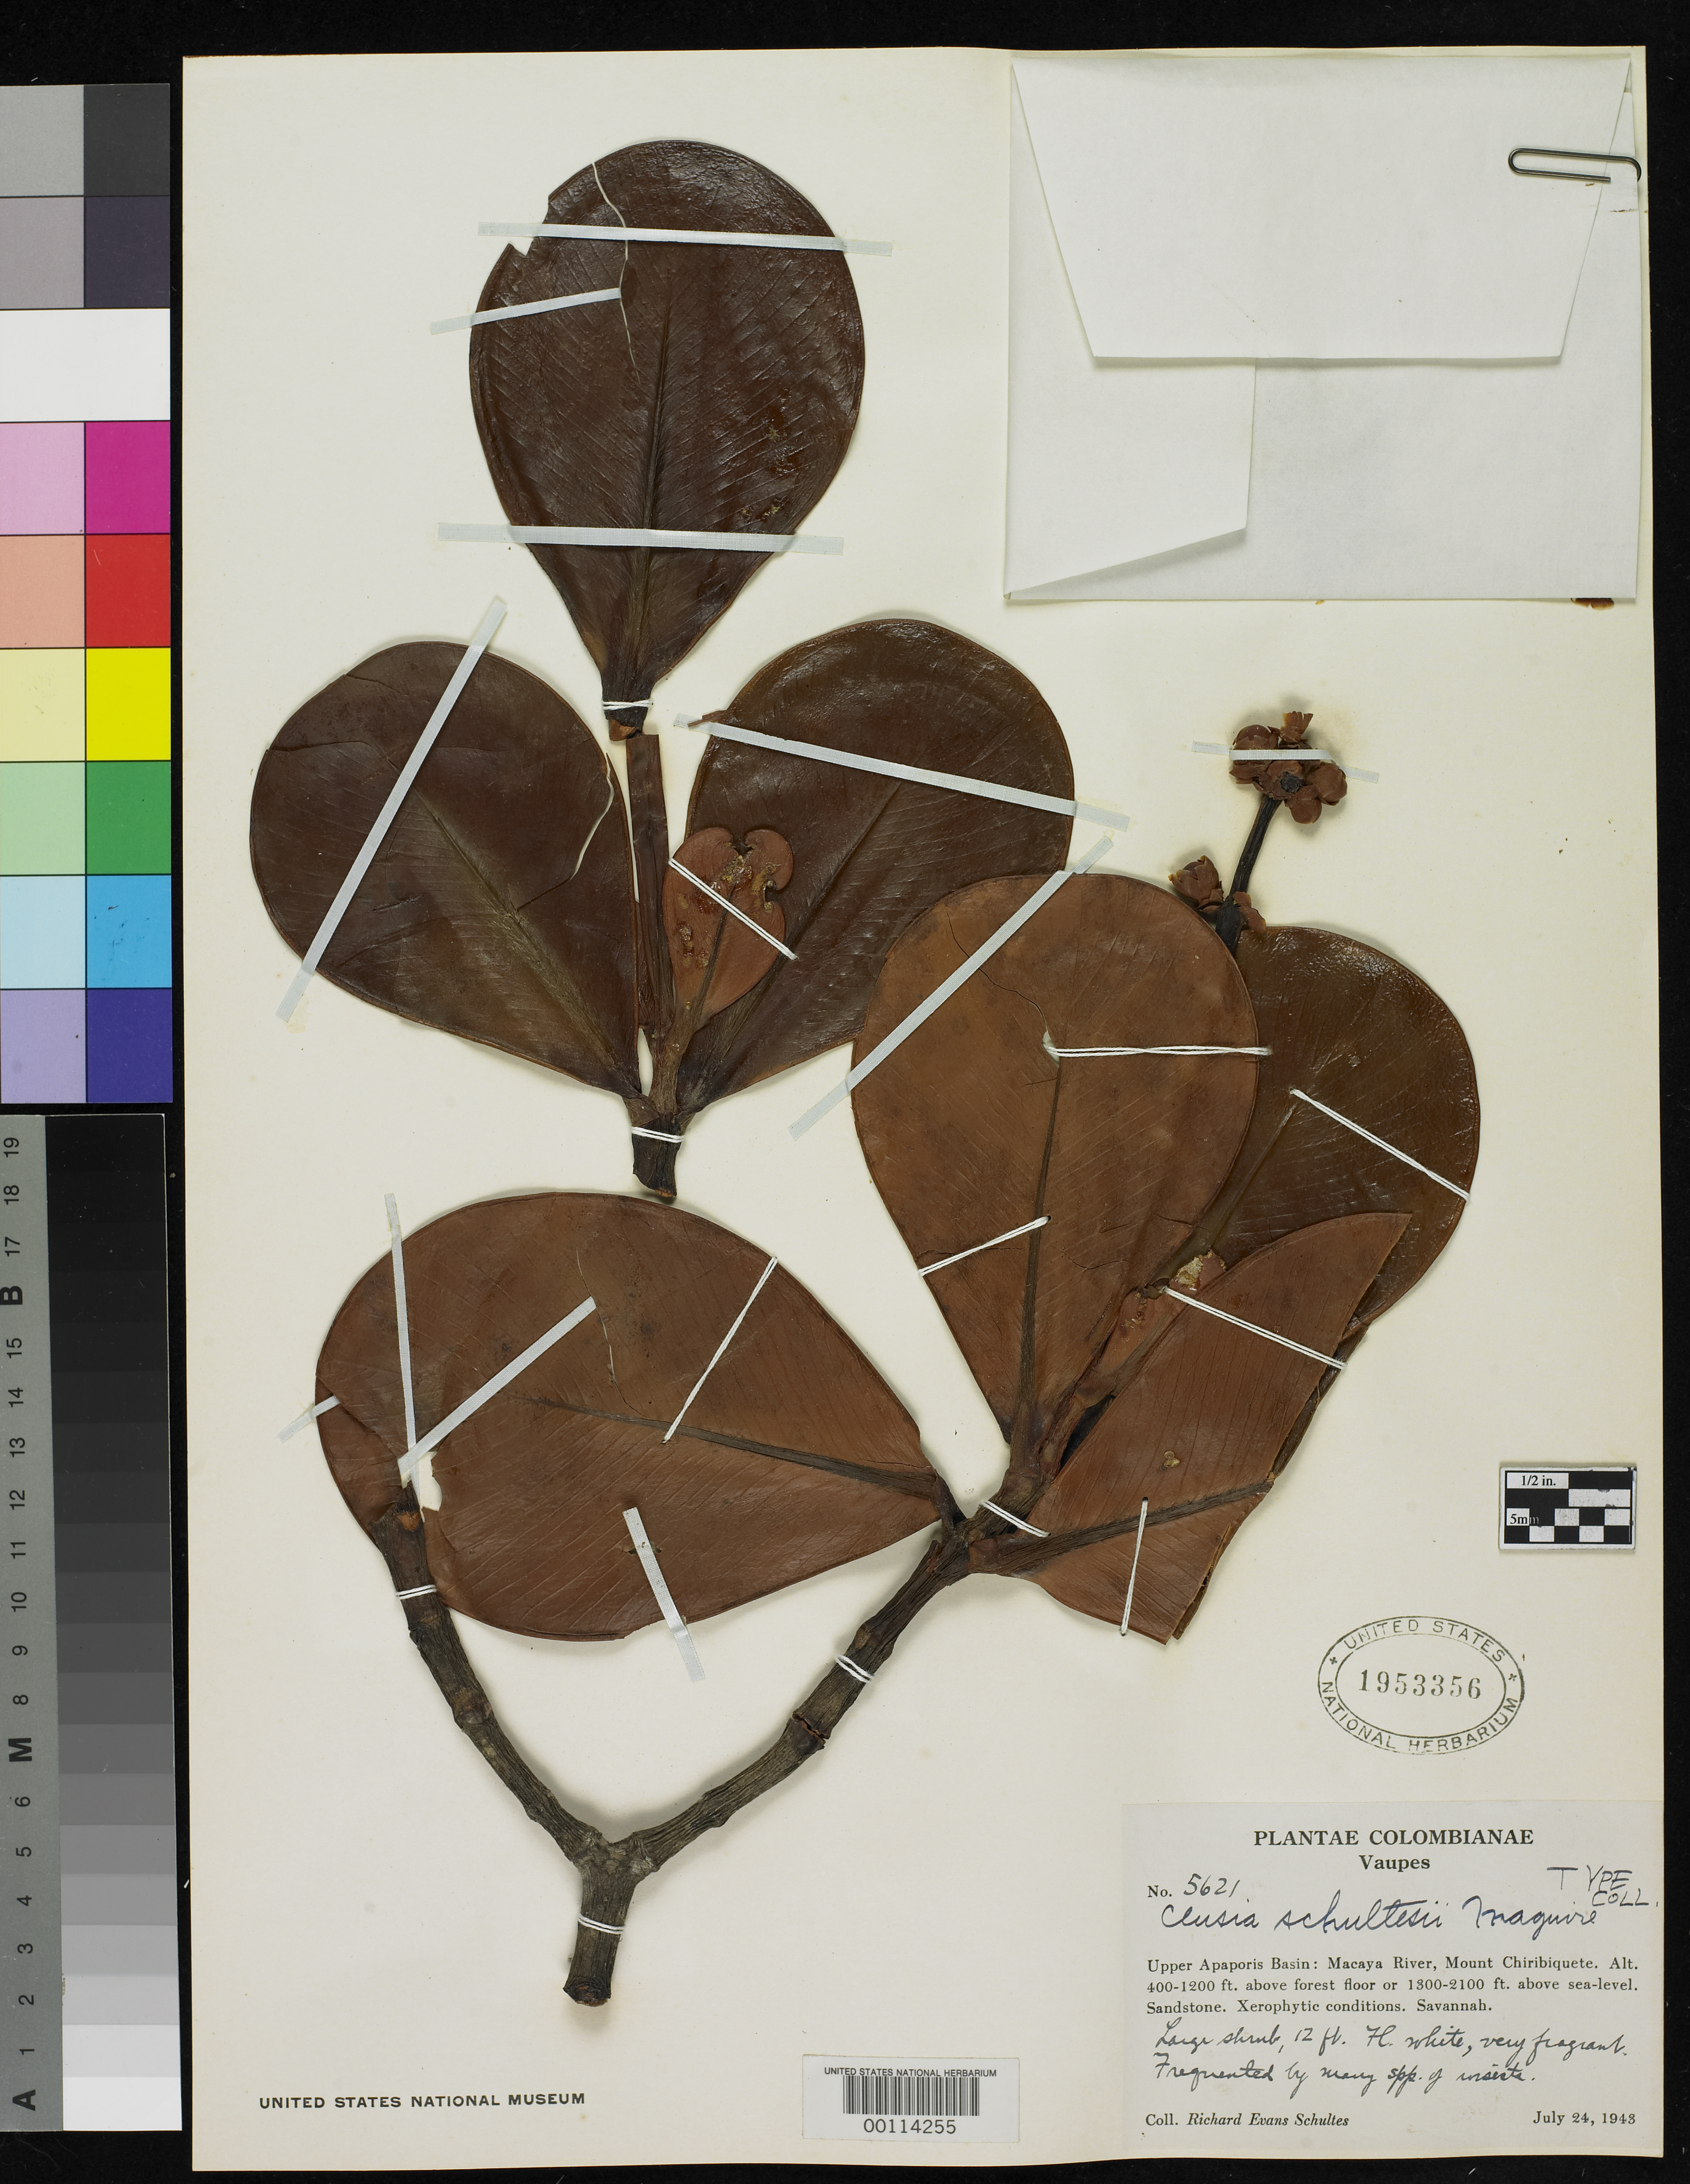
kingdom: Plantae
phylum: Tracheophyta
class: Magnoliopsida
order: Malpighiales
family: Clusiaceae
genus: Clusia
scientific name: Clusia schultesii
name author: Maguire in R.E. Schult.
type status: Isotype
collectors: R. E. Schultes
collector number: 5621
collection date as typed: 24 Jul 1943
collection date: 1943-07-24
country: Colombia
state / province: Vaupés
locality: Upper Apaporis Basin, Mayaca River, Mount Chiribiquete.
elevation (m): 122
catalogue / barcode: US 1953356